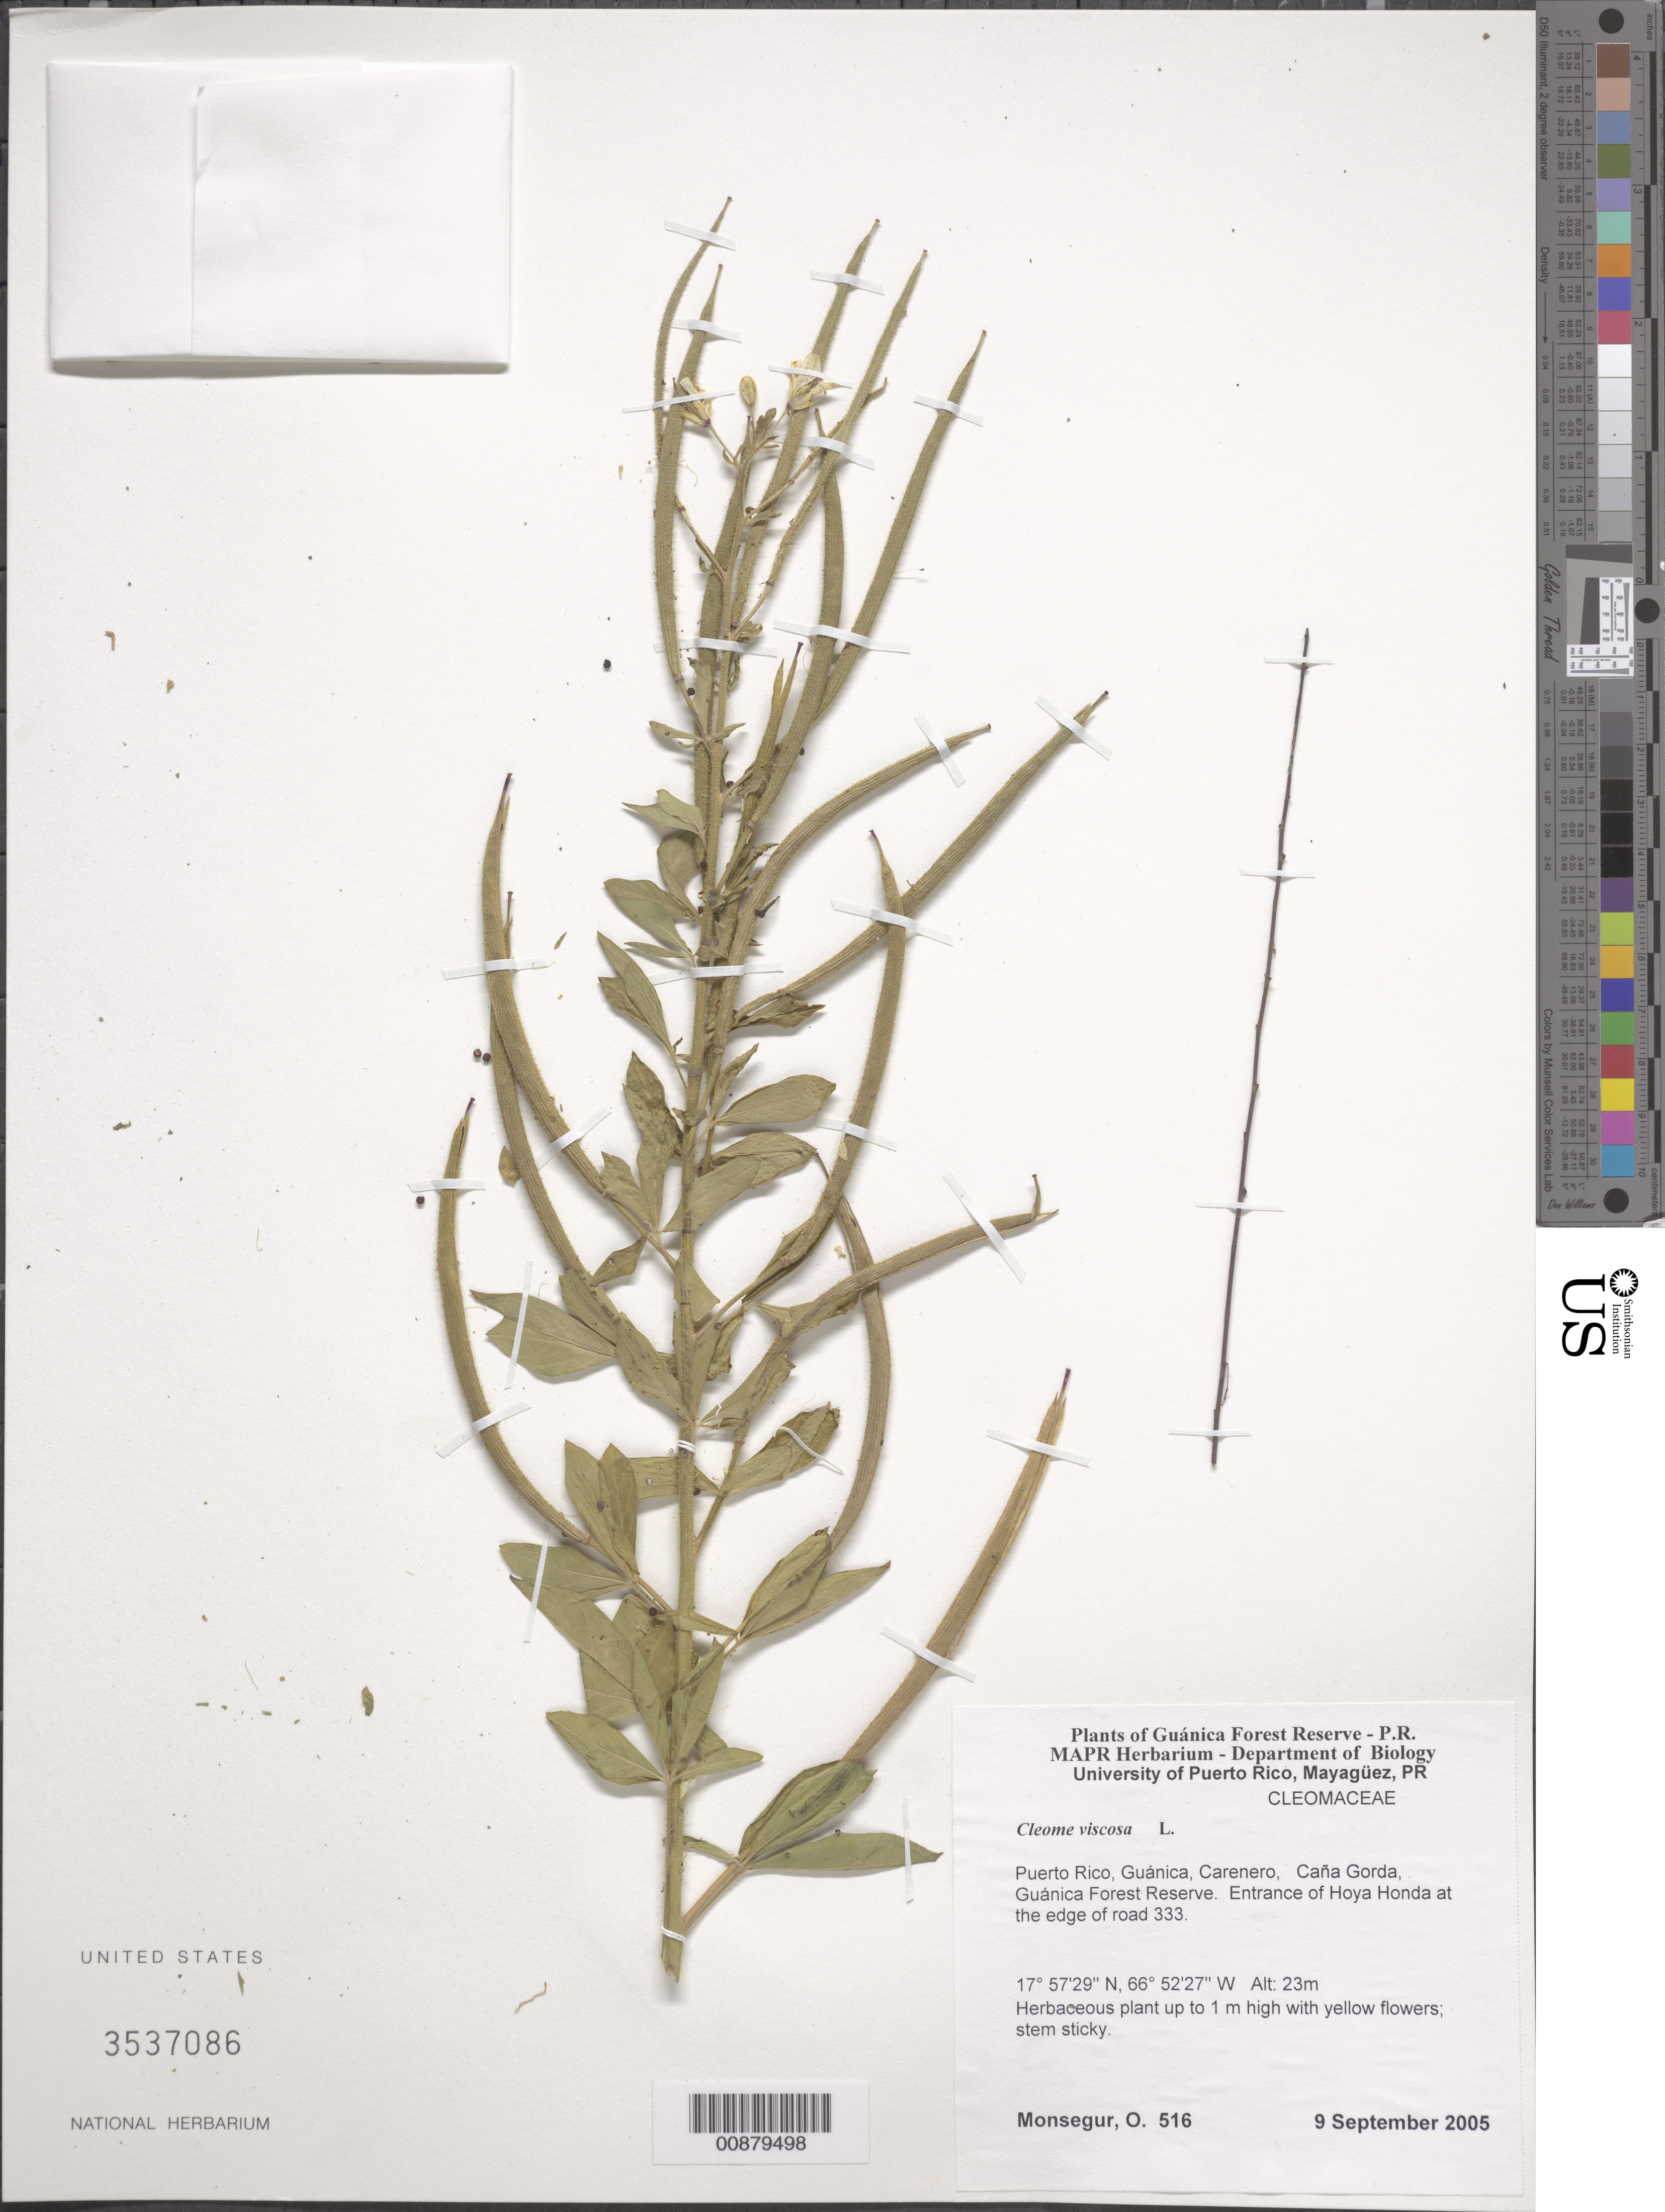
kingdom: Plantae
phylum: Tracheophyta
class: Magnoliopsida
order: Brassicales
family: Cleomaceae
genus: Arivela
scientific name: Arivela viscosa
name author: (L.) Raf.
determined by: Strong, M. T., (US), Smithsonian Institution - National Museum of Natural History (UNITED STATES)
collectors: O. Monsegur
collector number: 516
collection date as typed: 09 Sep 2005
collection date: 2005-09-09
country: Puerto Rico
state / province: Guánica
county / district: Carenero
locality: Guánica Forest Reserve. Caña Gorda, entrance of Hoya Honda at the drainage area. To the north of road 333.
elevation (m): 23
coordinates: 17.57294, 66.52266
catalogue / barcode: US 3537086